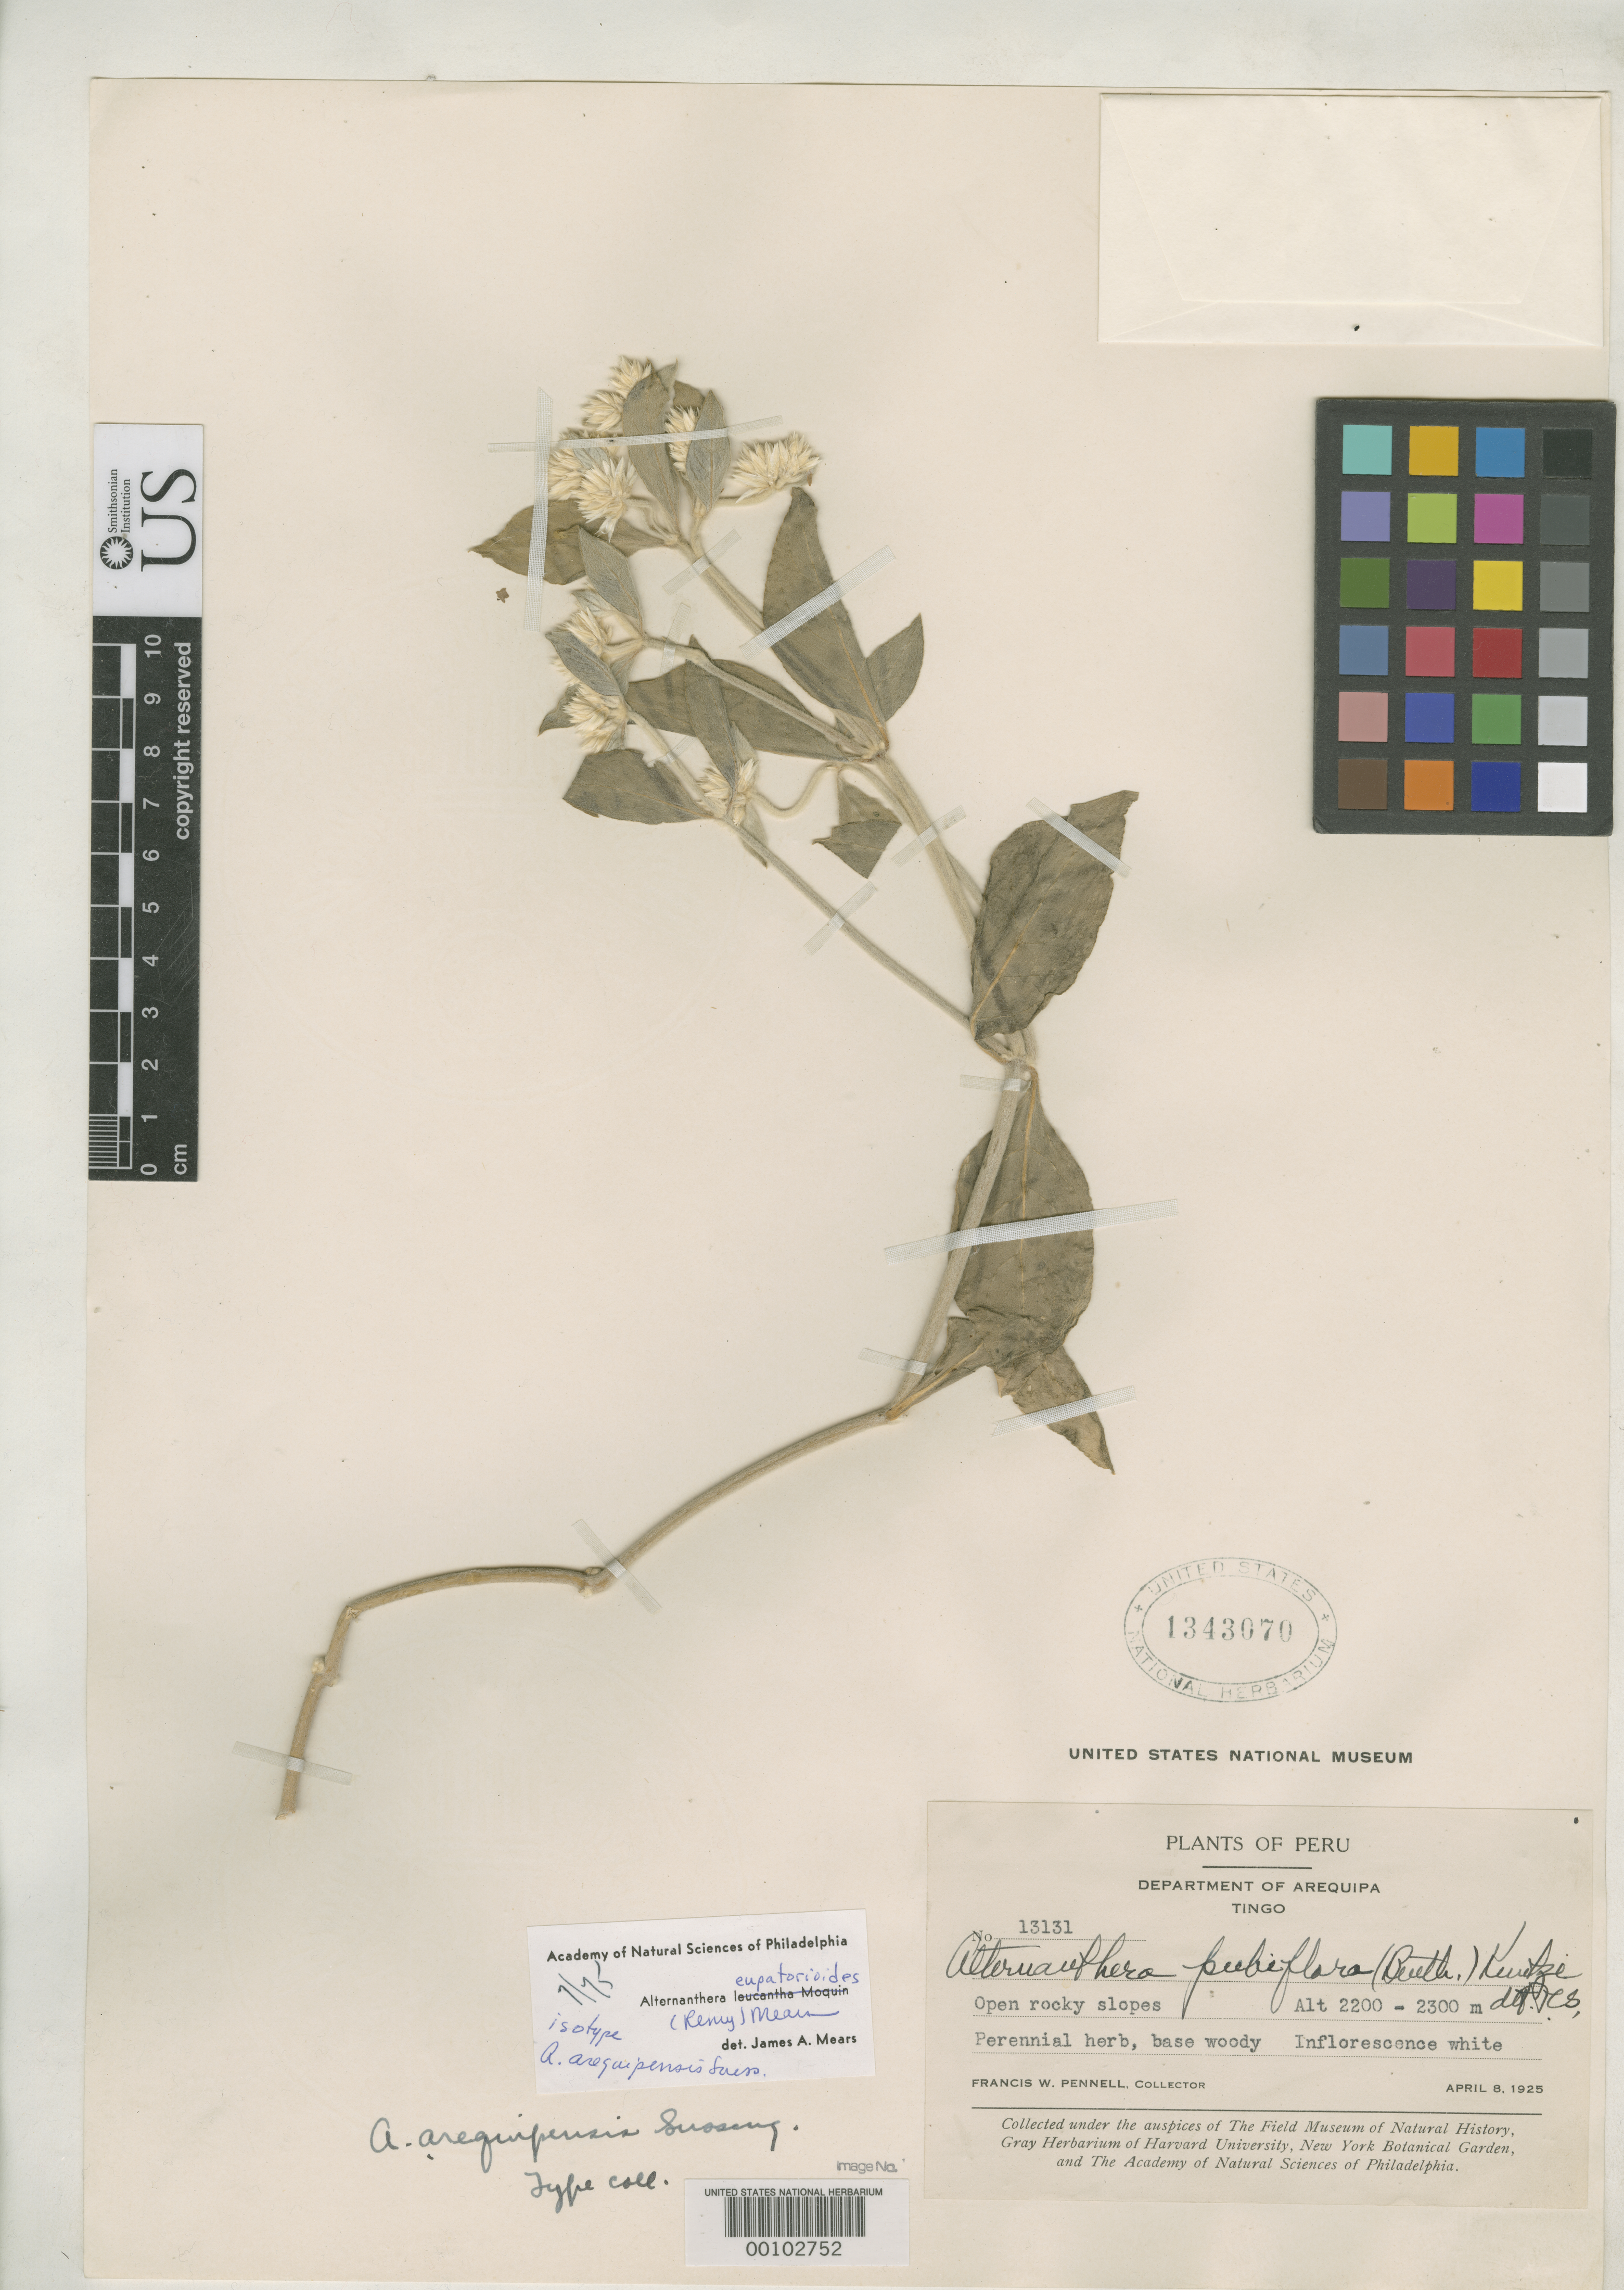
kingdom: Plantae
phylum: Tracheophyta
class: Magnoliopsida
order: Caryophyllales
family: Amaranthaceae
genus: Alternanthera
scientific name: Alternanthera arequipensis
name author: Suess.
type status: Isotype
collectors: F. W. Pennell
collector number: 13131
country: Peru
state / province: Arequipa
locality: Tingo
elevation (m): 2200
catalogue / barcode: US 1343070